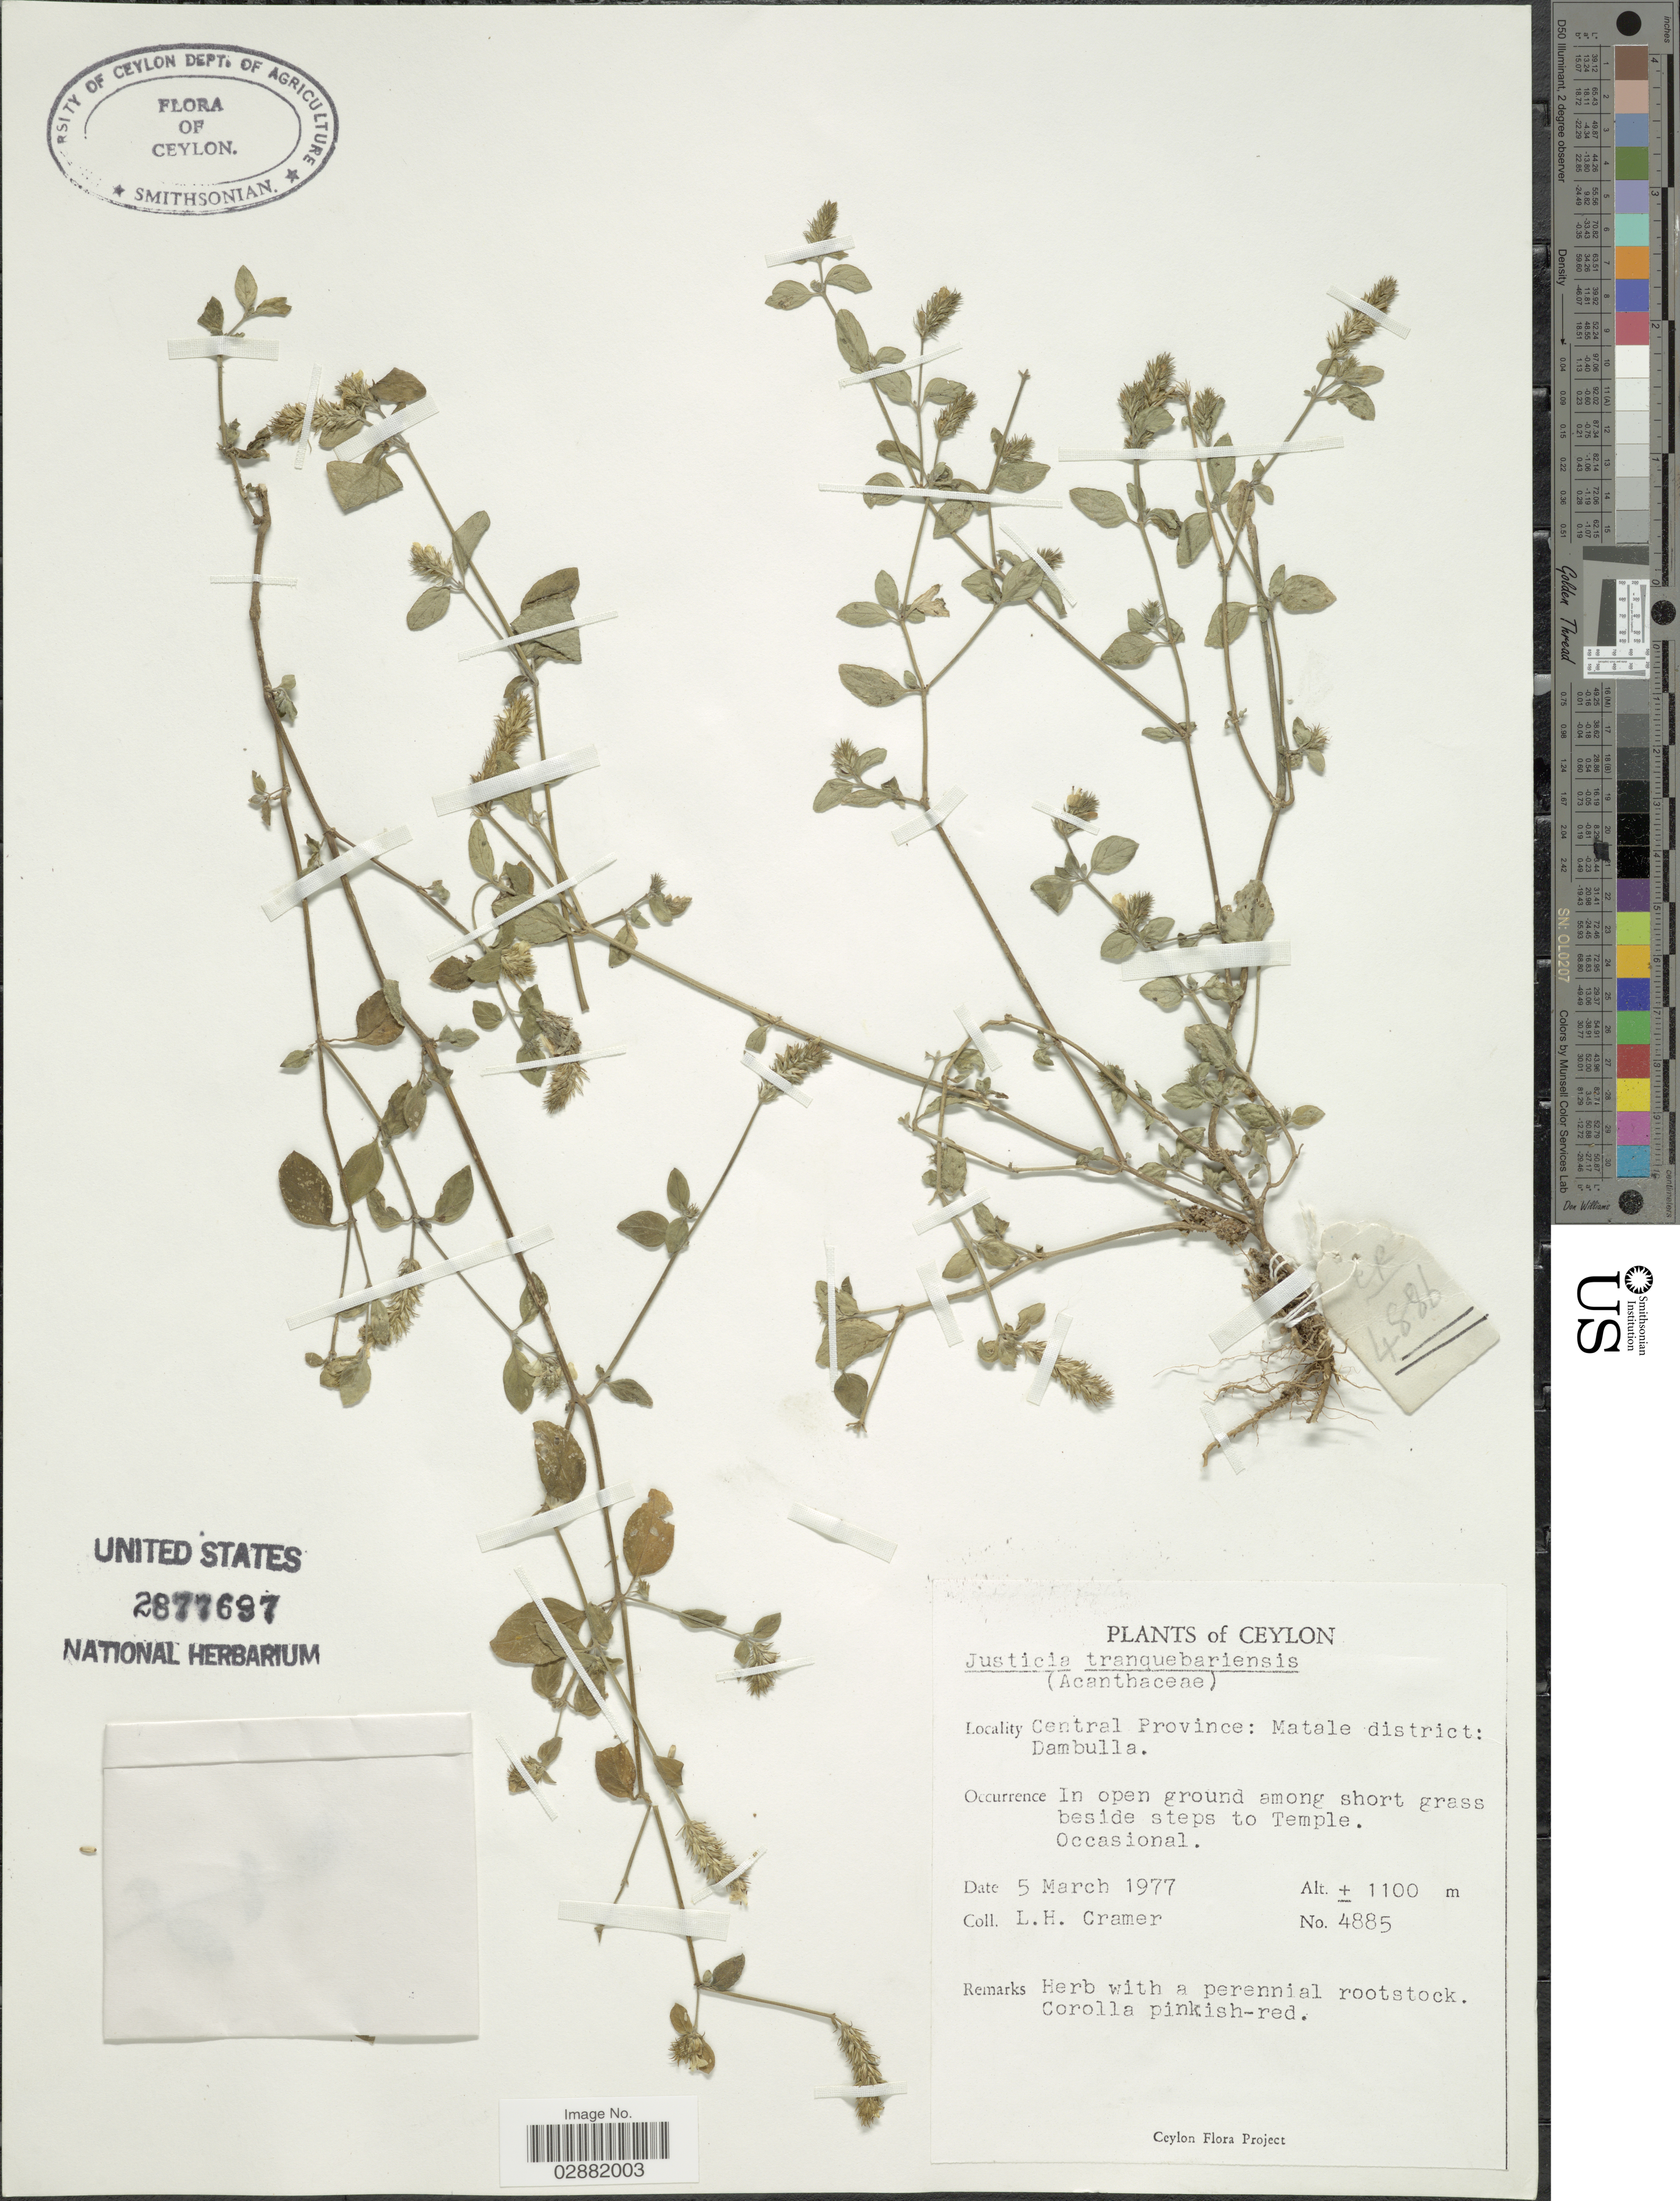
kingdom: Plantae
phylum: Tracheophyta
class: Magnoliopsida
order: Lamiales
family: Acanthaceae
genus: Justicia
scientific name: Justicia tranquebariensis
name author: L. f.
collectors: L. H. Cramer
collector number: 4885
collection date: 1977-03-05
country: Sri Lanka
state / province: Central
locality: Ceylon, Matale district, Dambulla.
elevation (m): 1100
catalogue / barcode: US 2877697